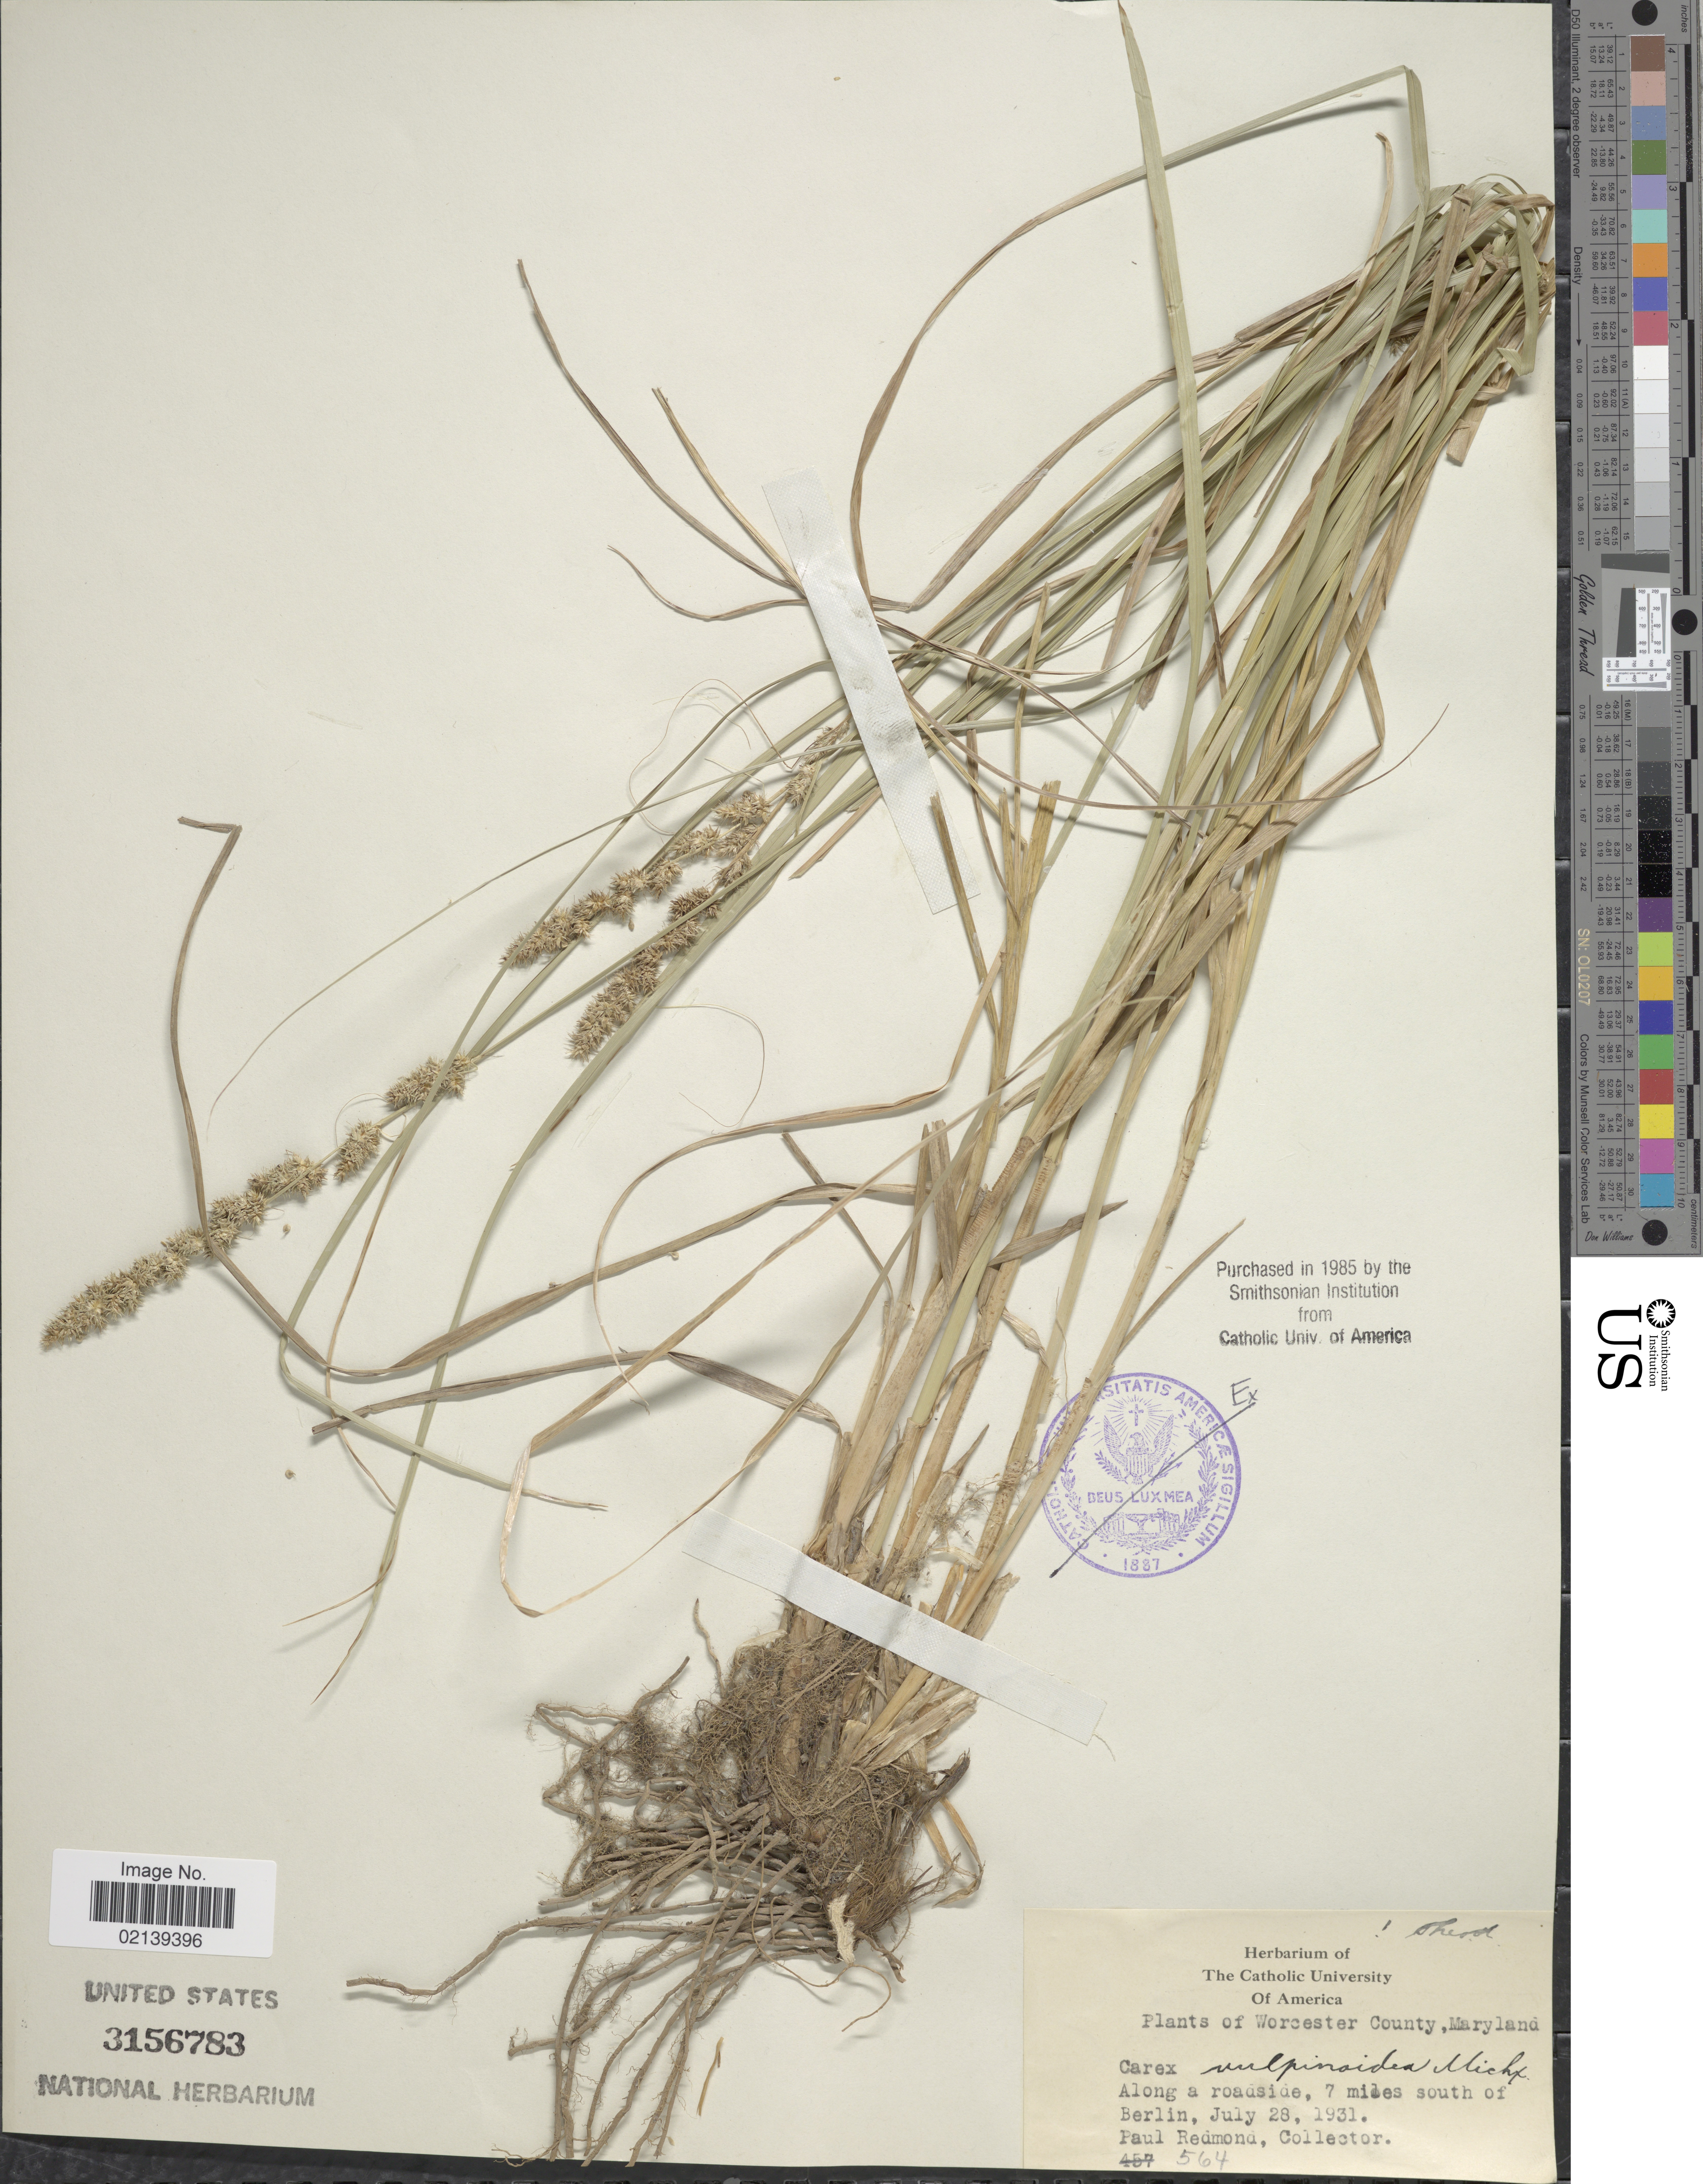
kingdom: Plantae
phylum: Tracheophyta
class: Liliopsida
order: Poales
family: Cyperaceae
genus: Carex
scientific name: Carex vulpinoidea Michx.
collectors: P. Redmond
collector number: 564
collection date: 1931-07-28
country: United States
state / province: Maryland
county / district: Worcester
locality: Worcester County, Maryland, Along a roadside, 7 miles south of Berlin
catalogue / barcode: US 3156783